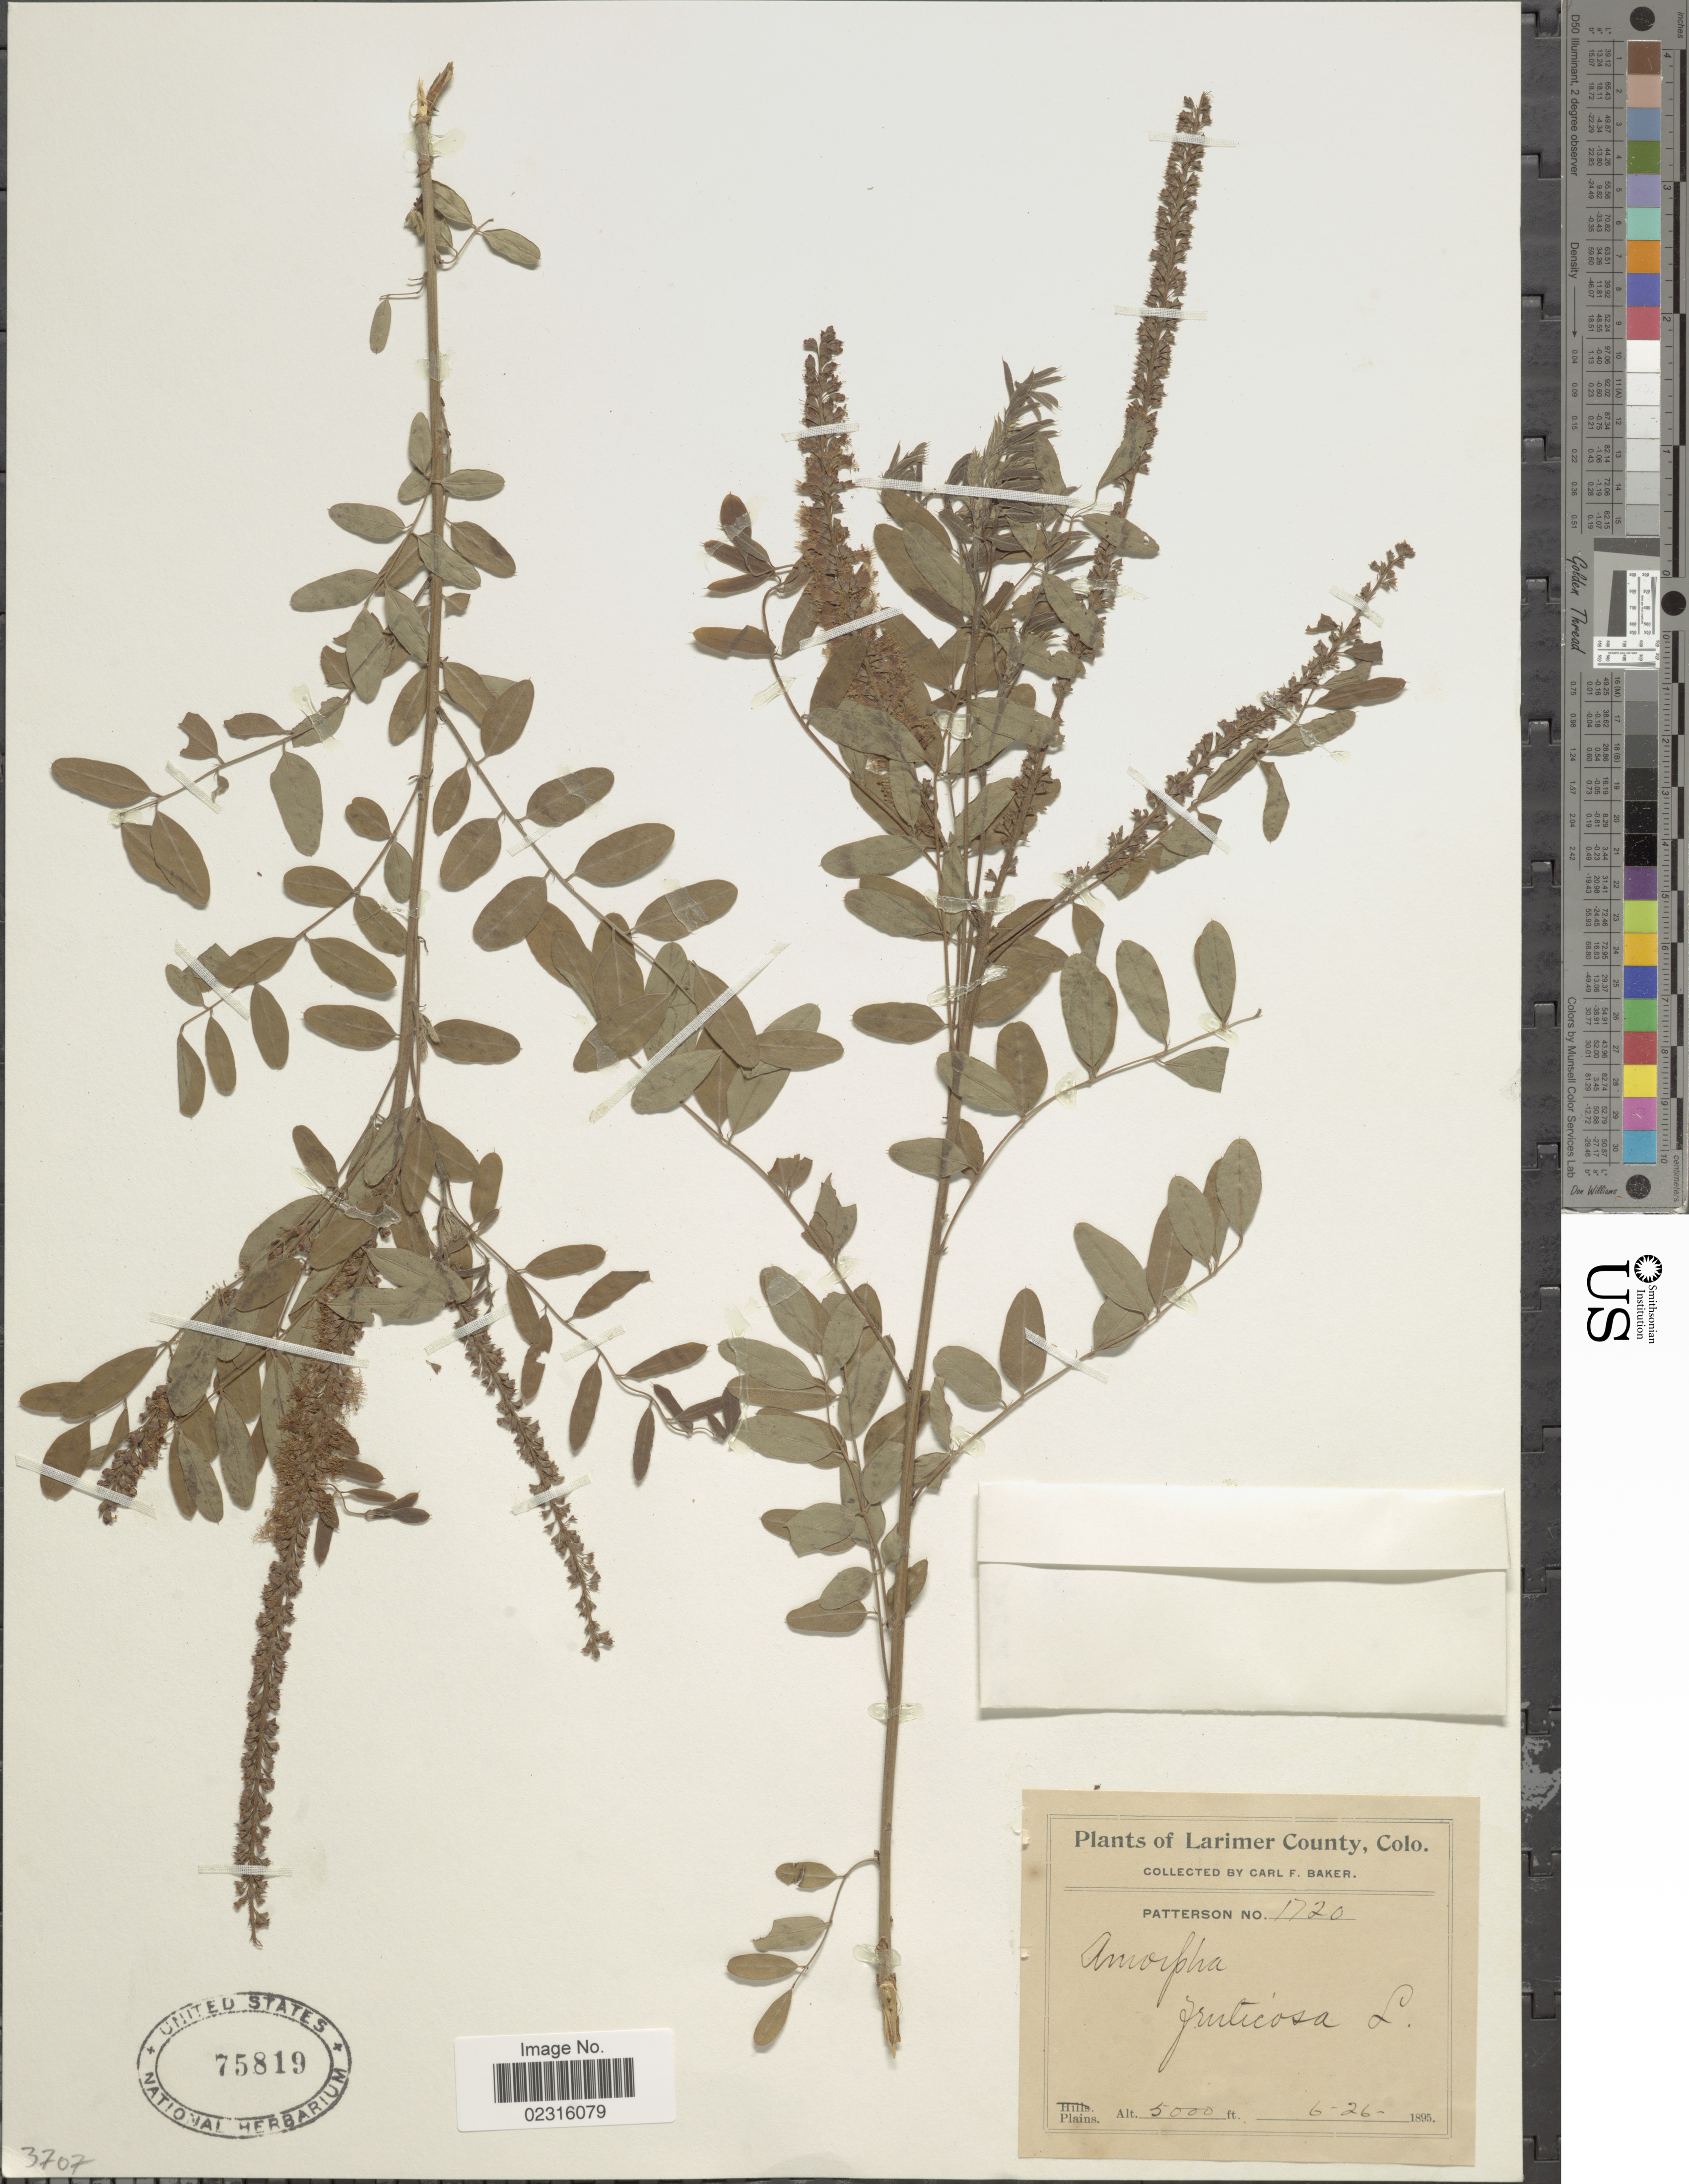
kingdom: Plantae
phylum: Tracheophyta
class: Magnoliopsida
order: Fabales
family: Fabaceae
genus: Amorpha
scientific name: Amorpha fruticosa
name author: L.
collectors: C. F. Baker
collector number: Patterson1720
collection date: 1895-06-26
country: United States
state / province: Colorado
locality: Larimer County.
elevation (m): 1524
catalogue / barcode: US 75819